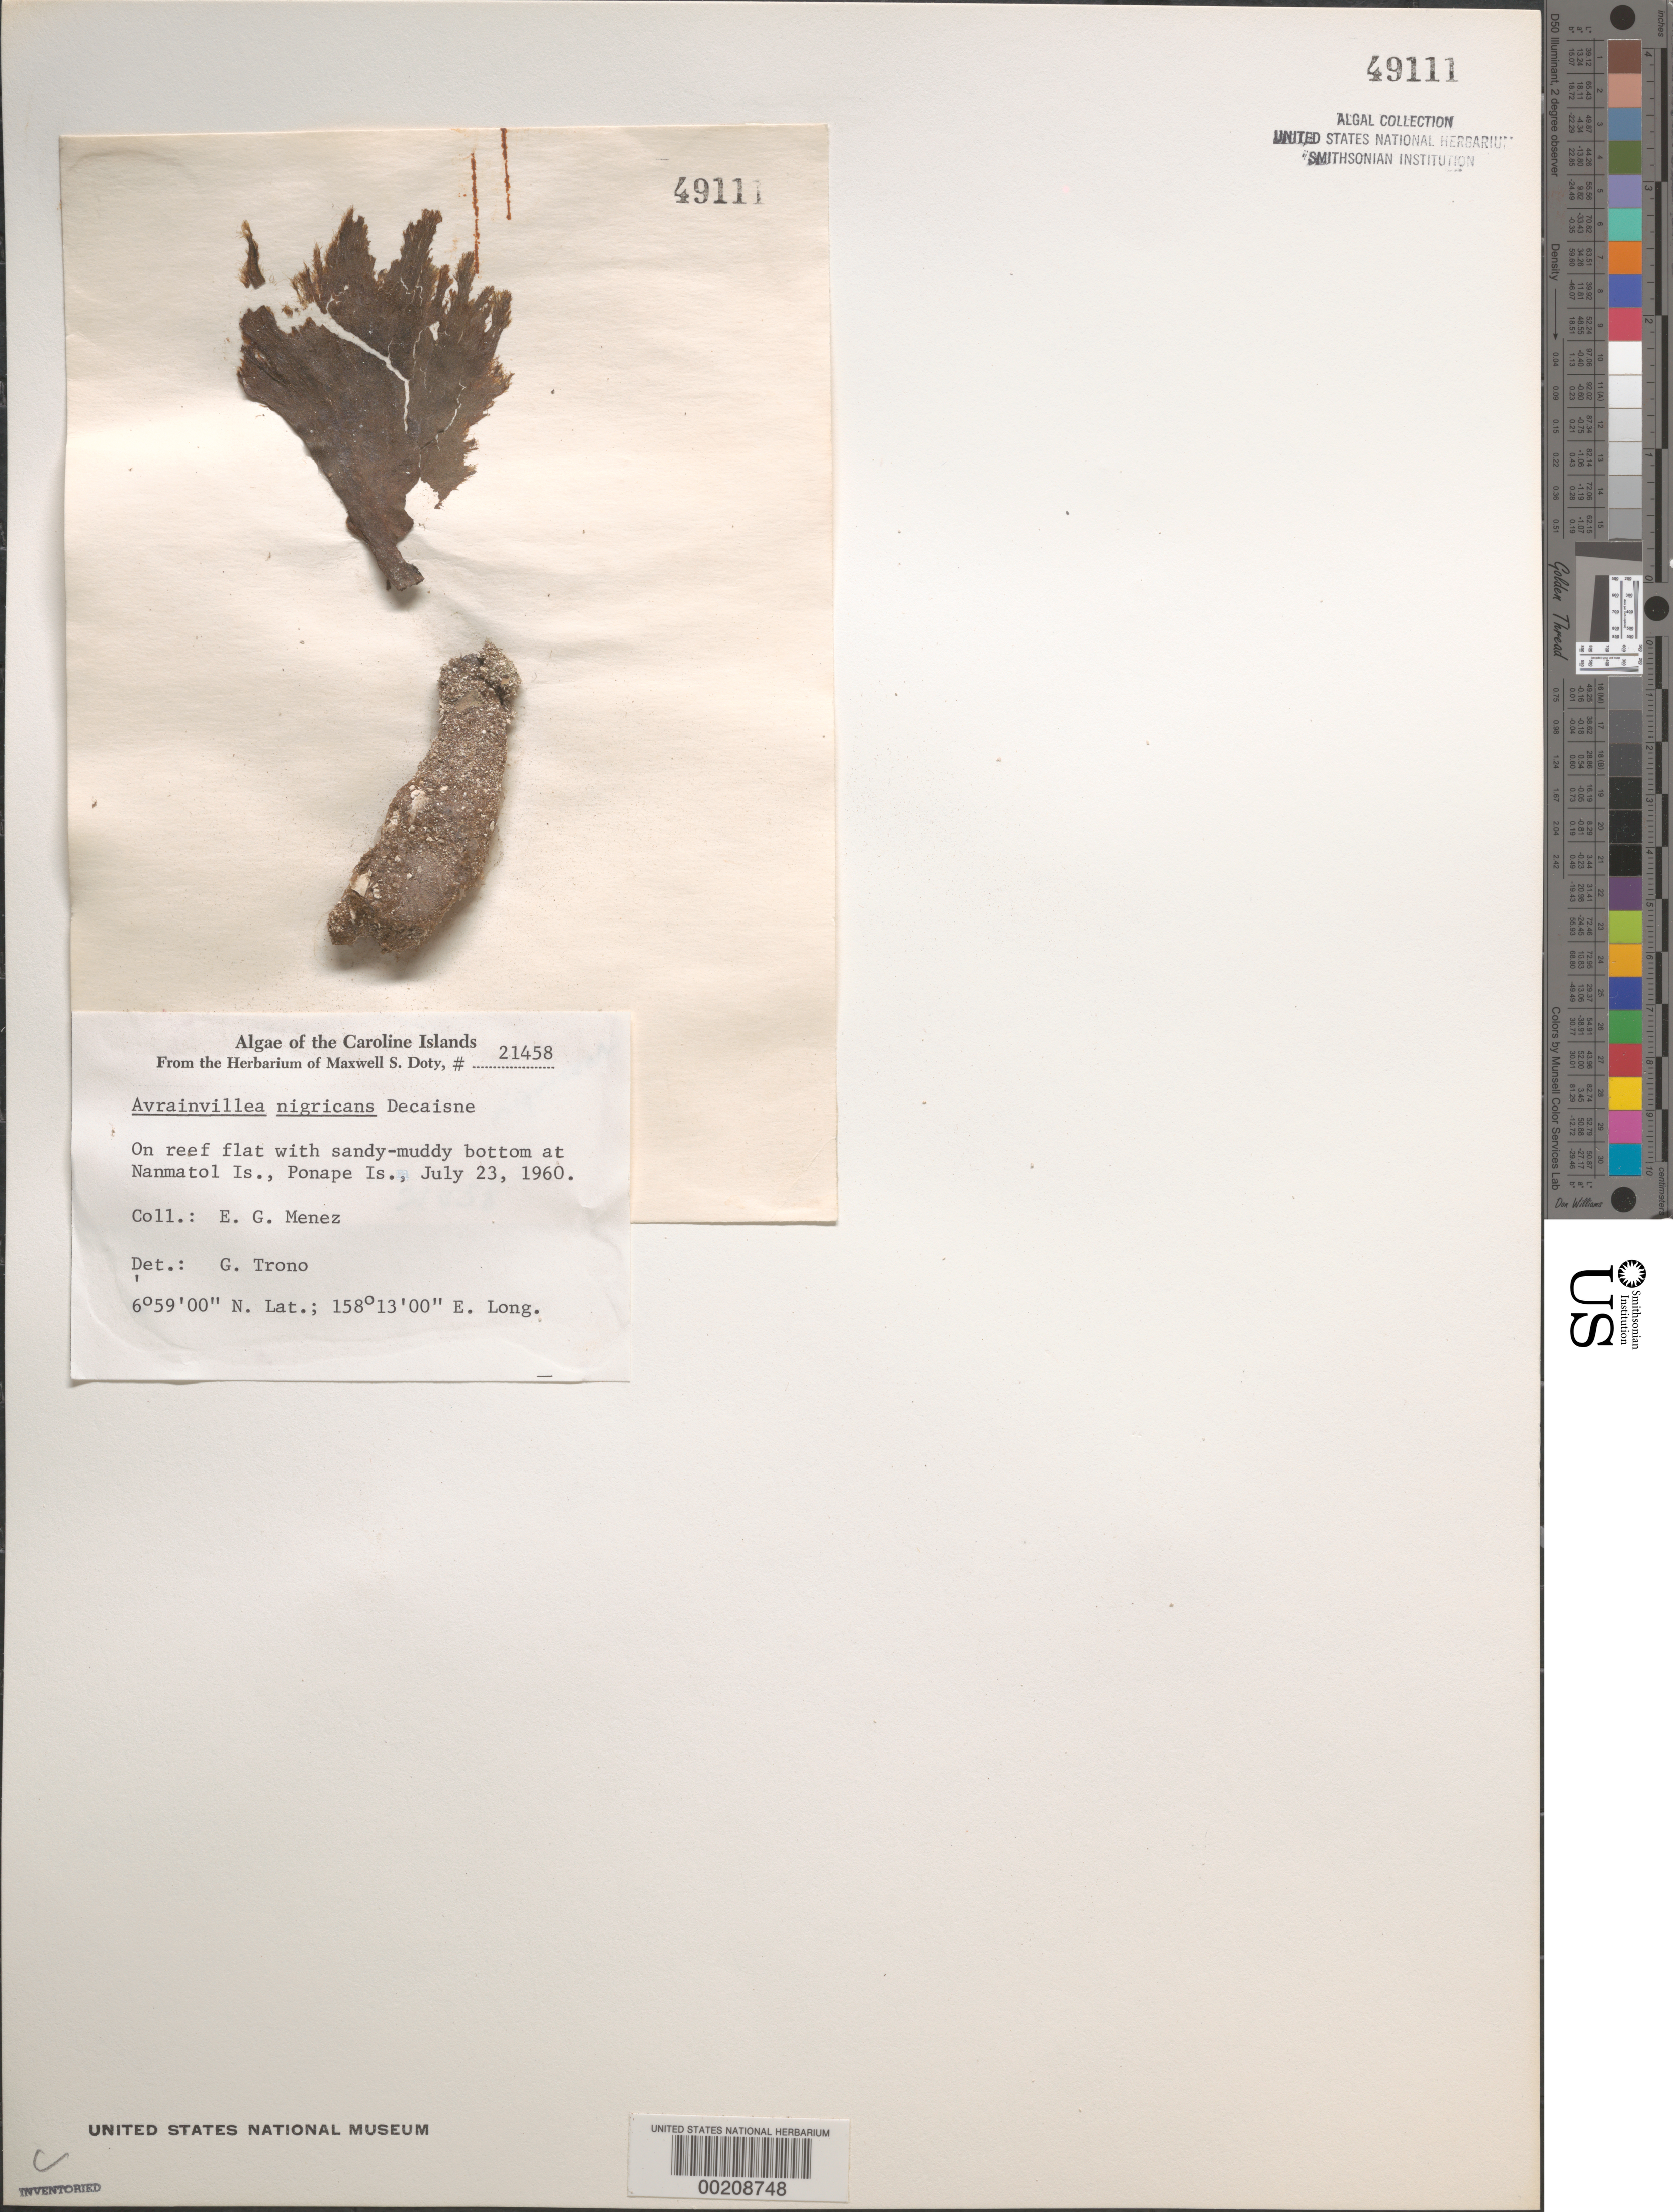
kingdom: Plantae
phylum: Chlorophyta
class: Ulvophyceae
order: Bryopsidales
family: Dichotomosiphonaceae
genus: Avrainvillea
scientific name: Avrainvillea nigricans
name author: Decne.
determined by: Trono, Gavino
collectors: Meñez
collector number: MSD 21458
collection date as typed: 23 Jul 1960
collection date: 1960-07-23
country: Micronesia, Federated States of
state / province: Pohnpei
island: Nanmatol Atoll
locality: Islands off E coast of Pohnpei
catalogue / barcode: US 49111